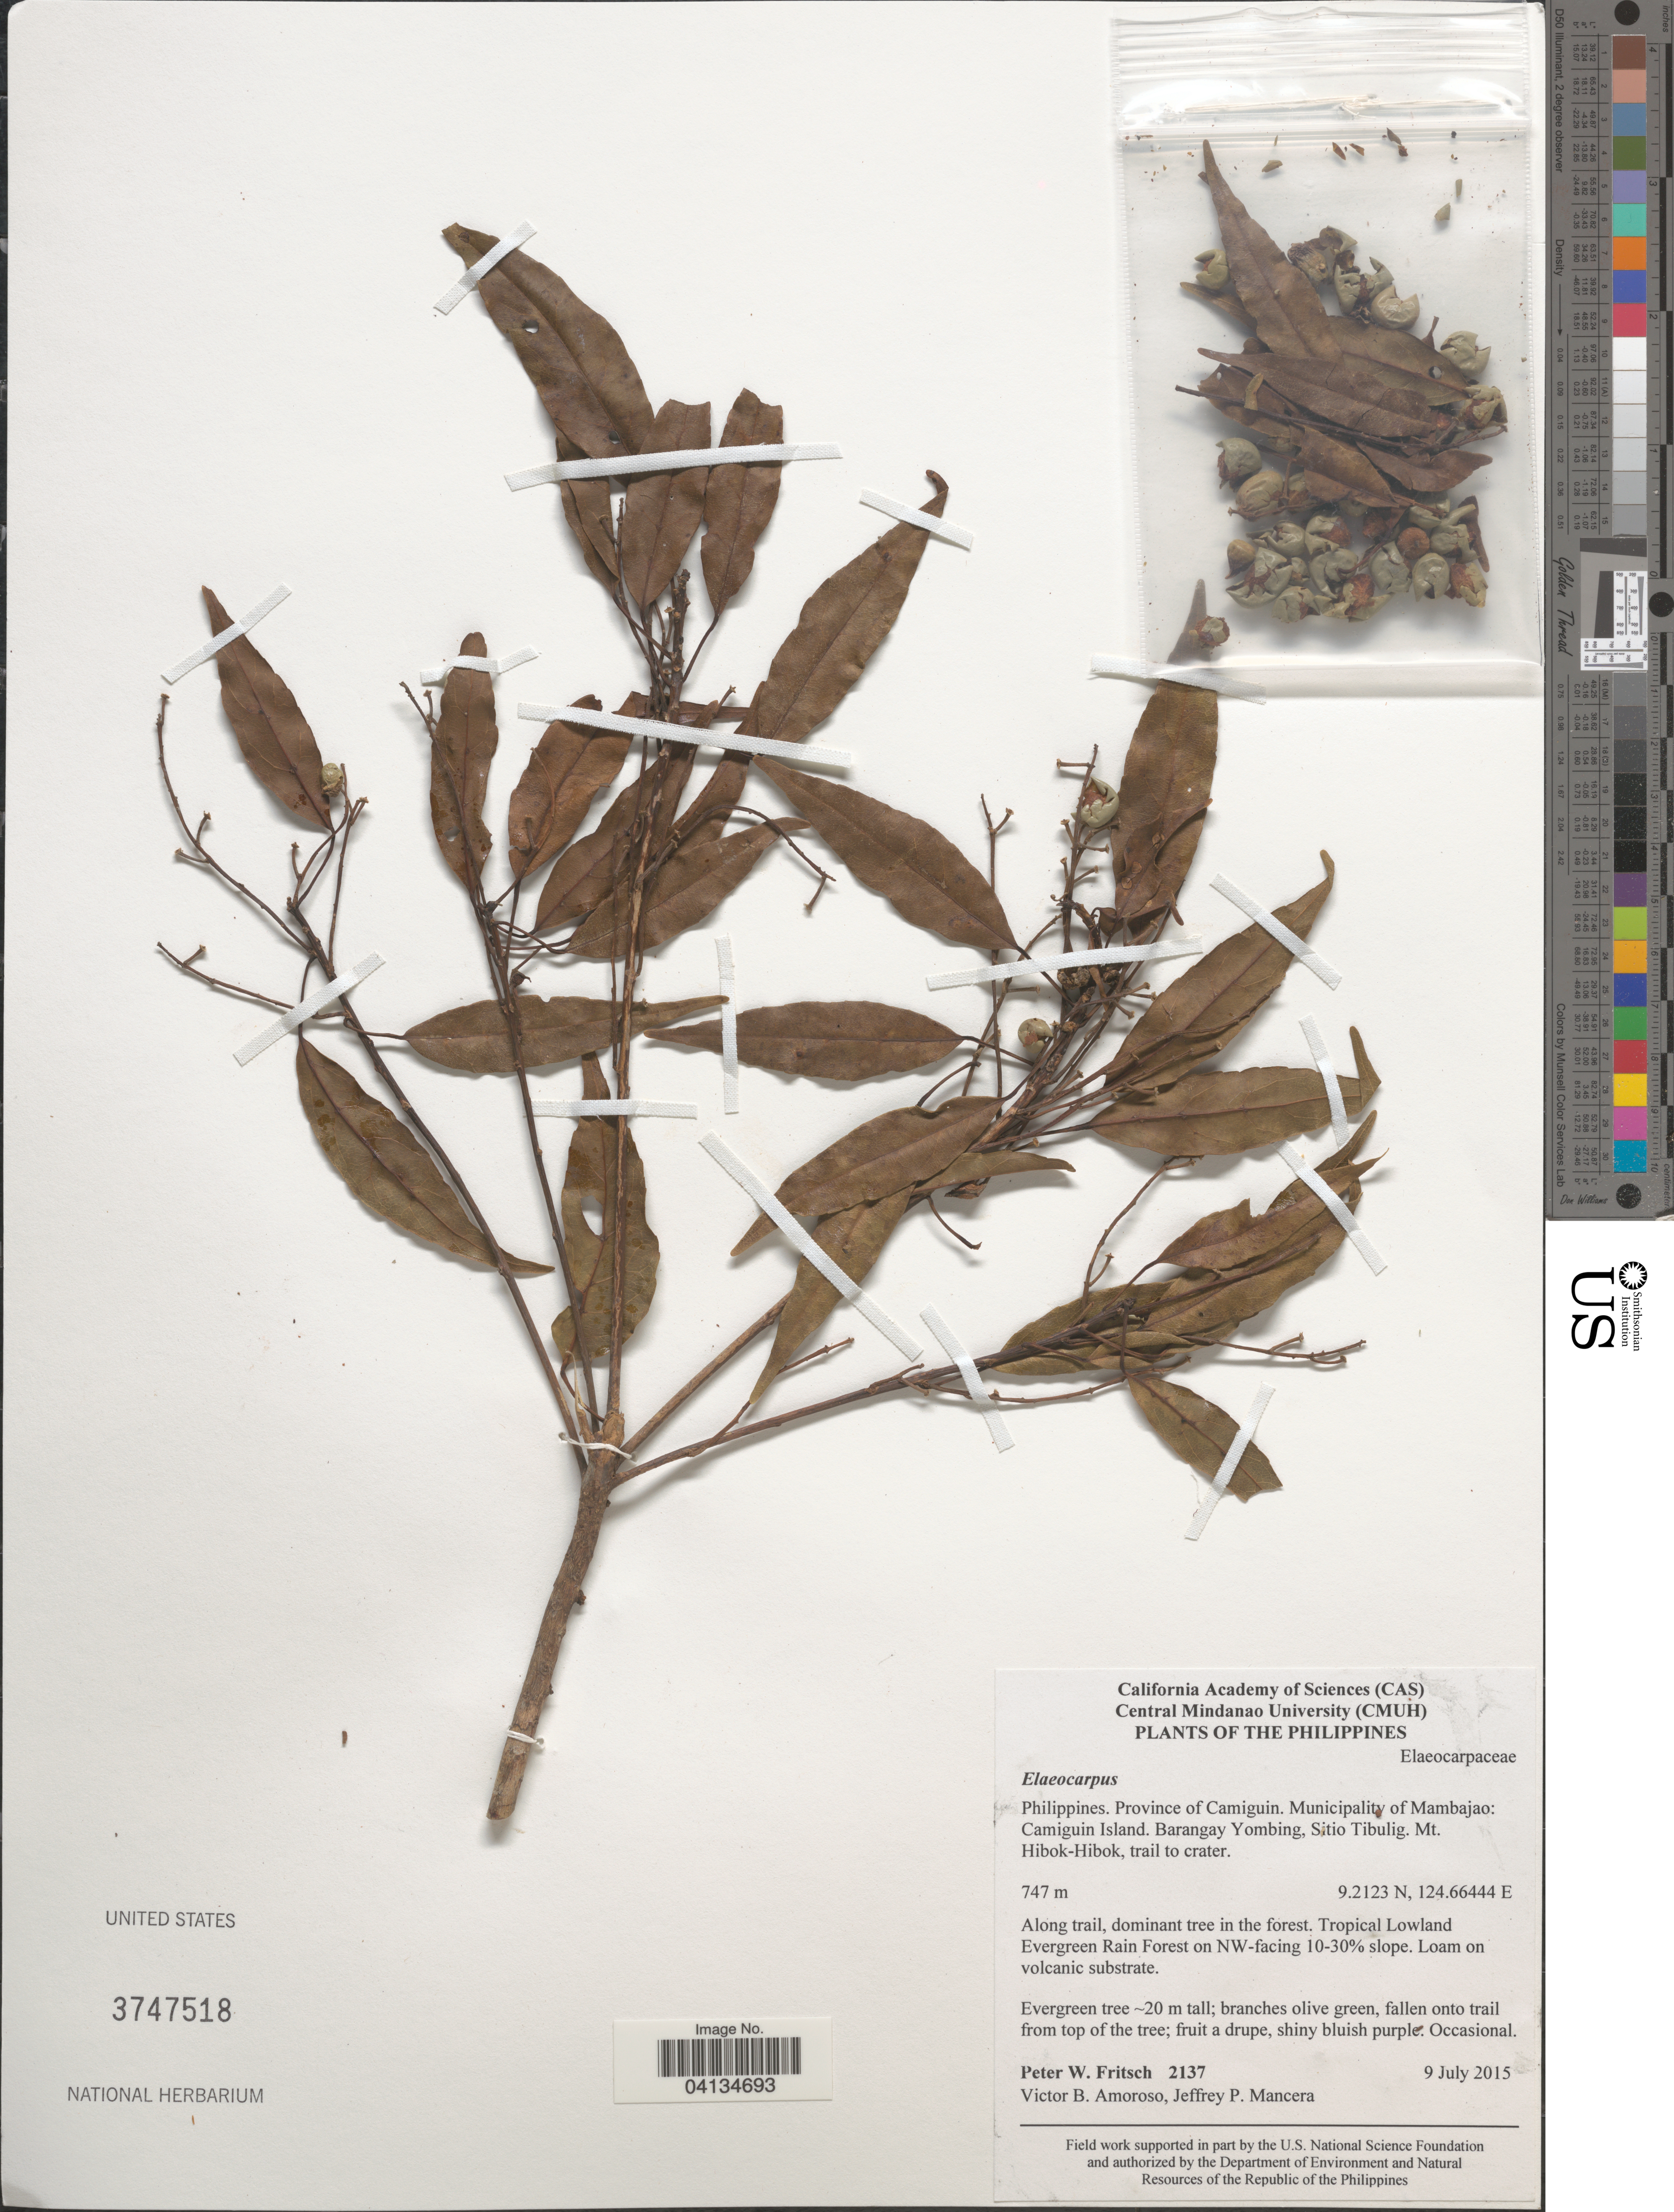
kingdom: Plantae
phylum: Tracheophyta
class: Magnoliopsida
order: Oxalidales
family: Elaeocarpaceae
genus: Elaeocarpus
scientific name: Elaeocarpus sp.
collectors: P. W. Fritsch, V. Amoroso & J. Mancera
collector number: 2137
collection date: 2015-07-09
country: Philippines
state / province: Northern Mindanao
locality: Province of Camiguin. Municipality of Mambajao: Camiguin Island. Barangay Yombing, Sitio Tibulig. Mt. Hibok-Hibok, trail to crater. Tropical Lowland Evergreen Rain Forest on NW-facing 10-30% slope.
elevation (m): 747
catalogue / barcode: US 3747518